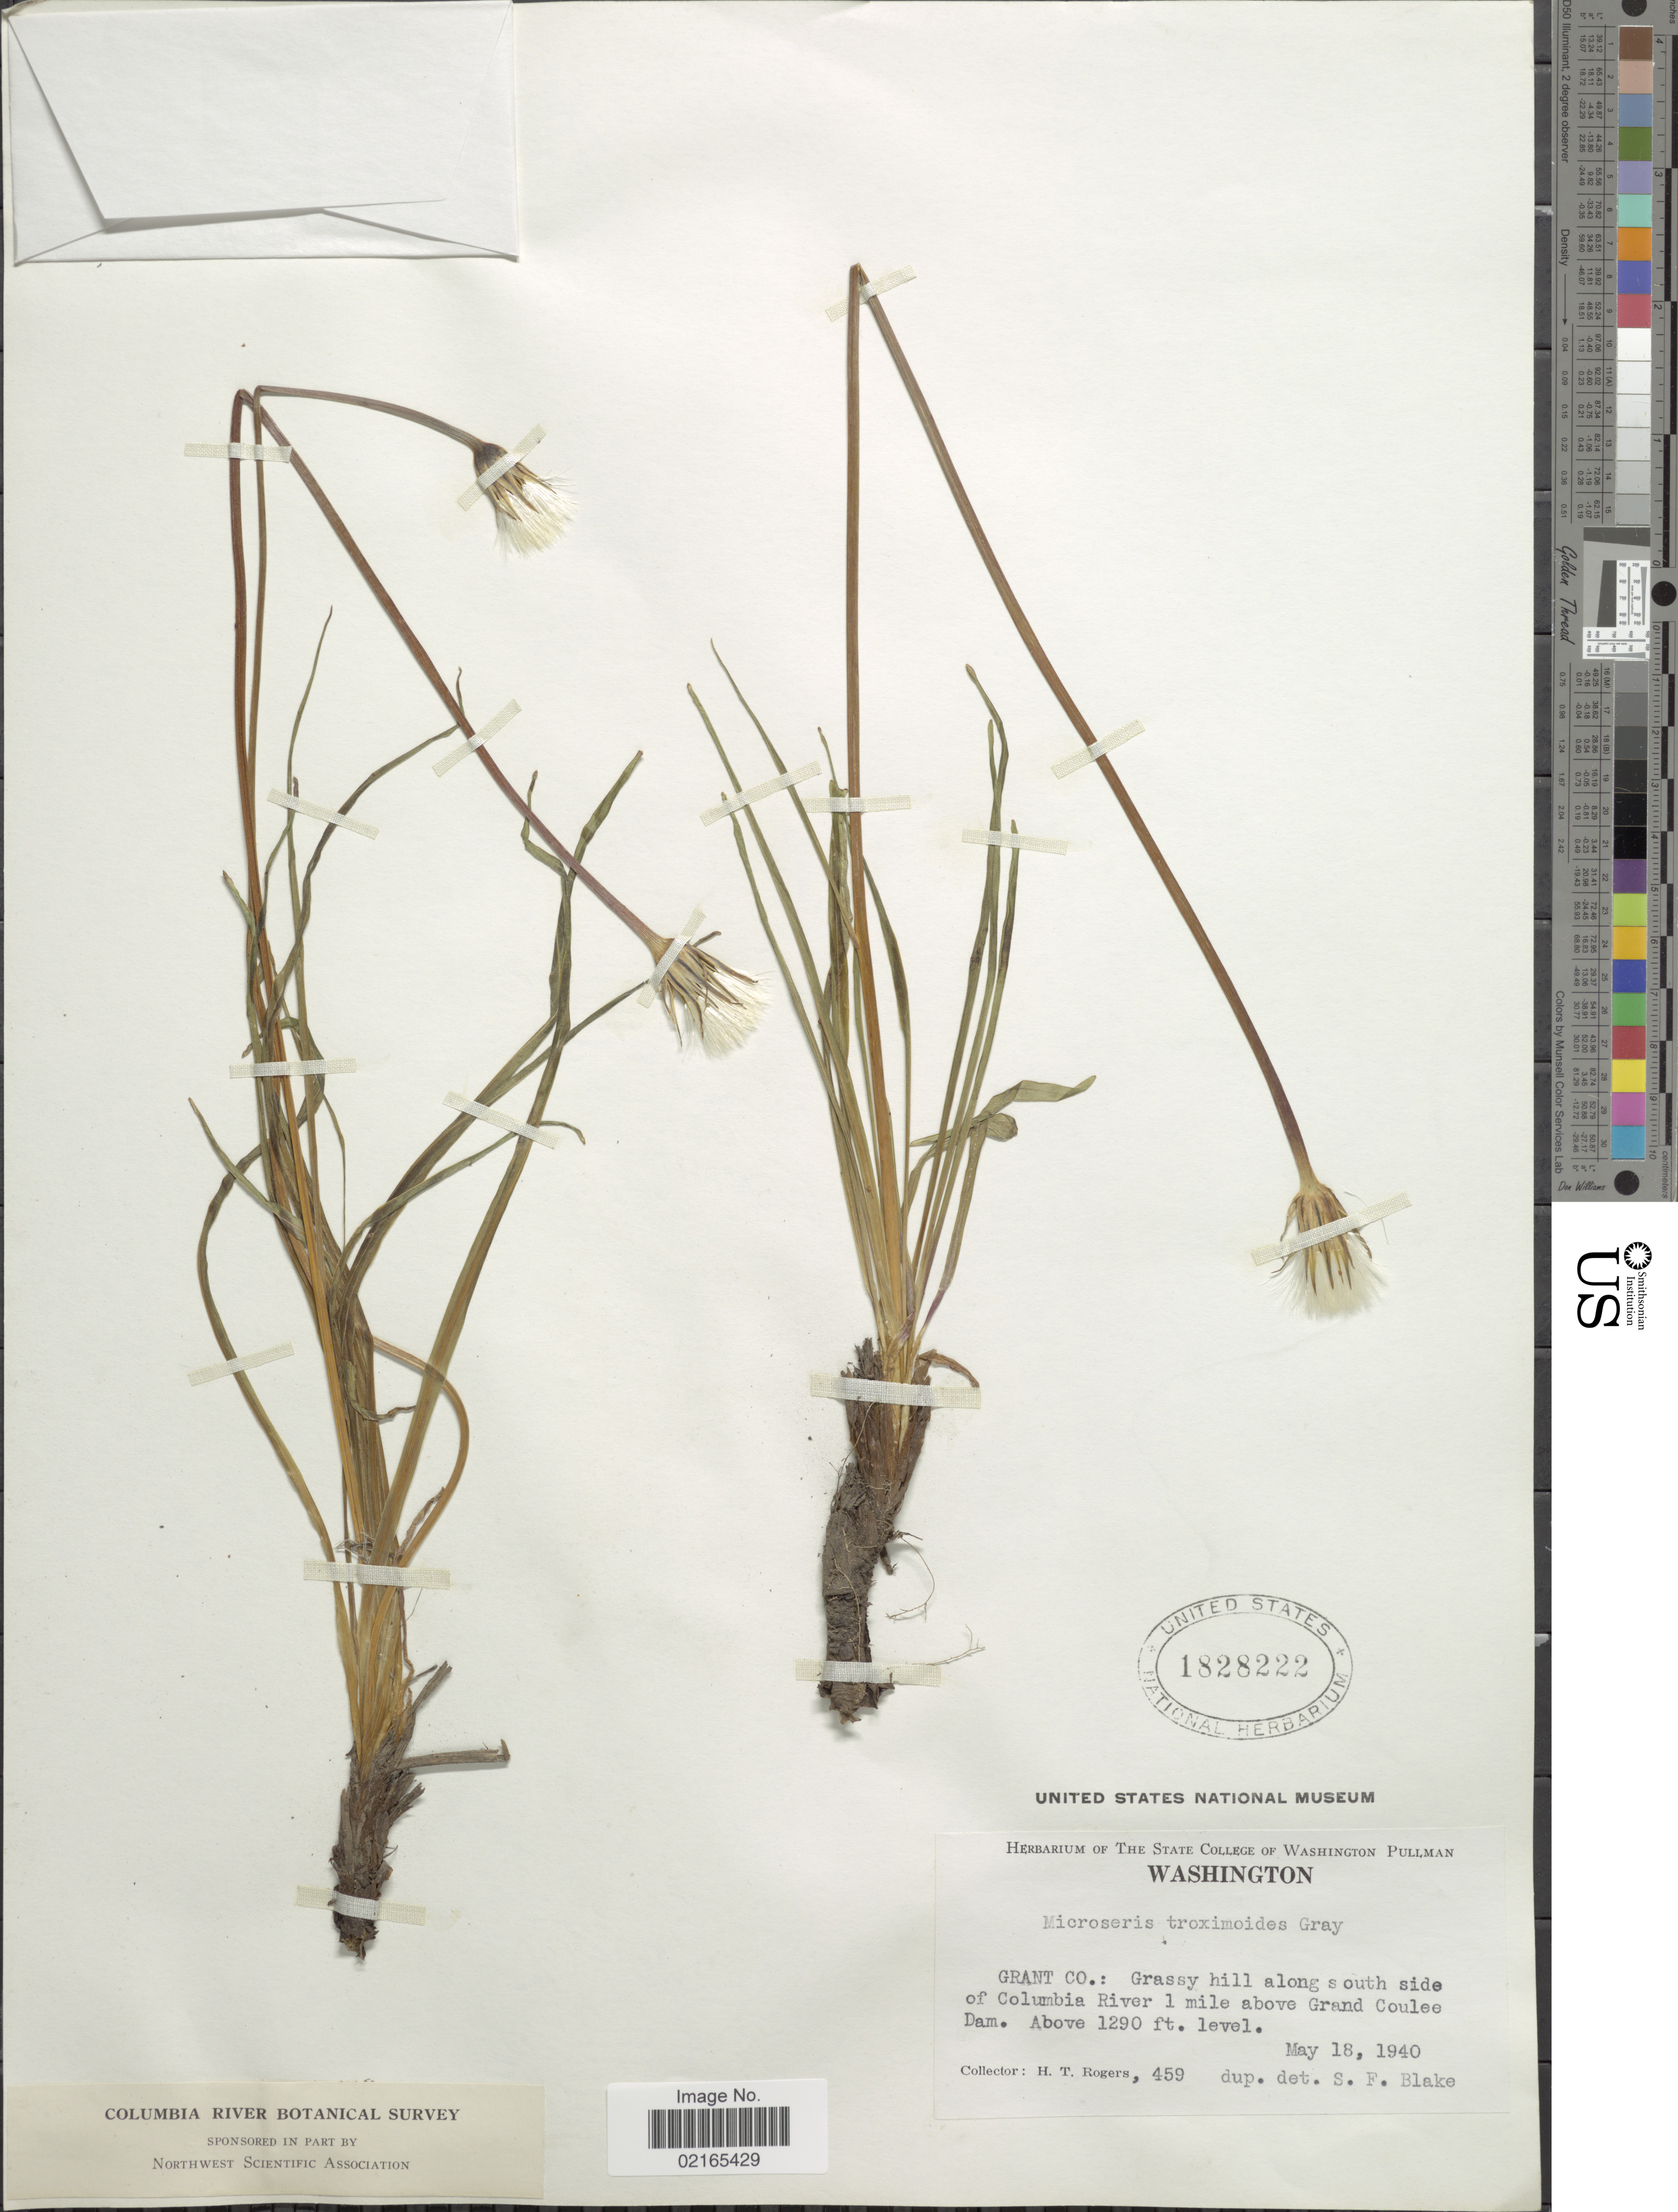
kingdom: Plantae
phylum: Tracheophyta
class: Magnoliopsida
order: Asterales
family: Asteraceae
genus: Nothocalais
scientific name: Nothocalais troximoides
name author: (A. Gray) Greene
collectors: H. Rogers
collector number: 459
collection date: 1940-05-18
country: United States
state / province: Washington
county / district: Grant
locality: Grant Co.: Grassy hill along south side of Columbia River 1 mile above Grand Coulee Dam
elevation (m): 393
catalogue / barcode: US 1828222